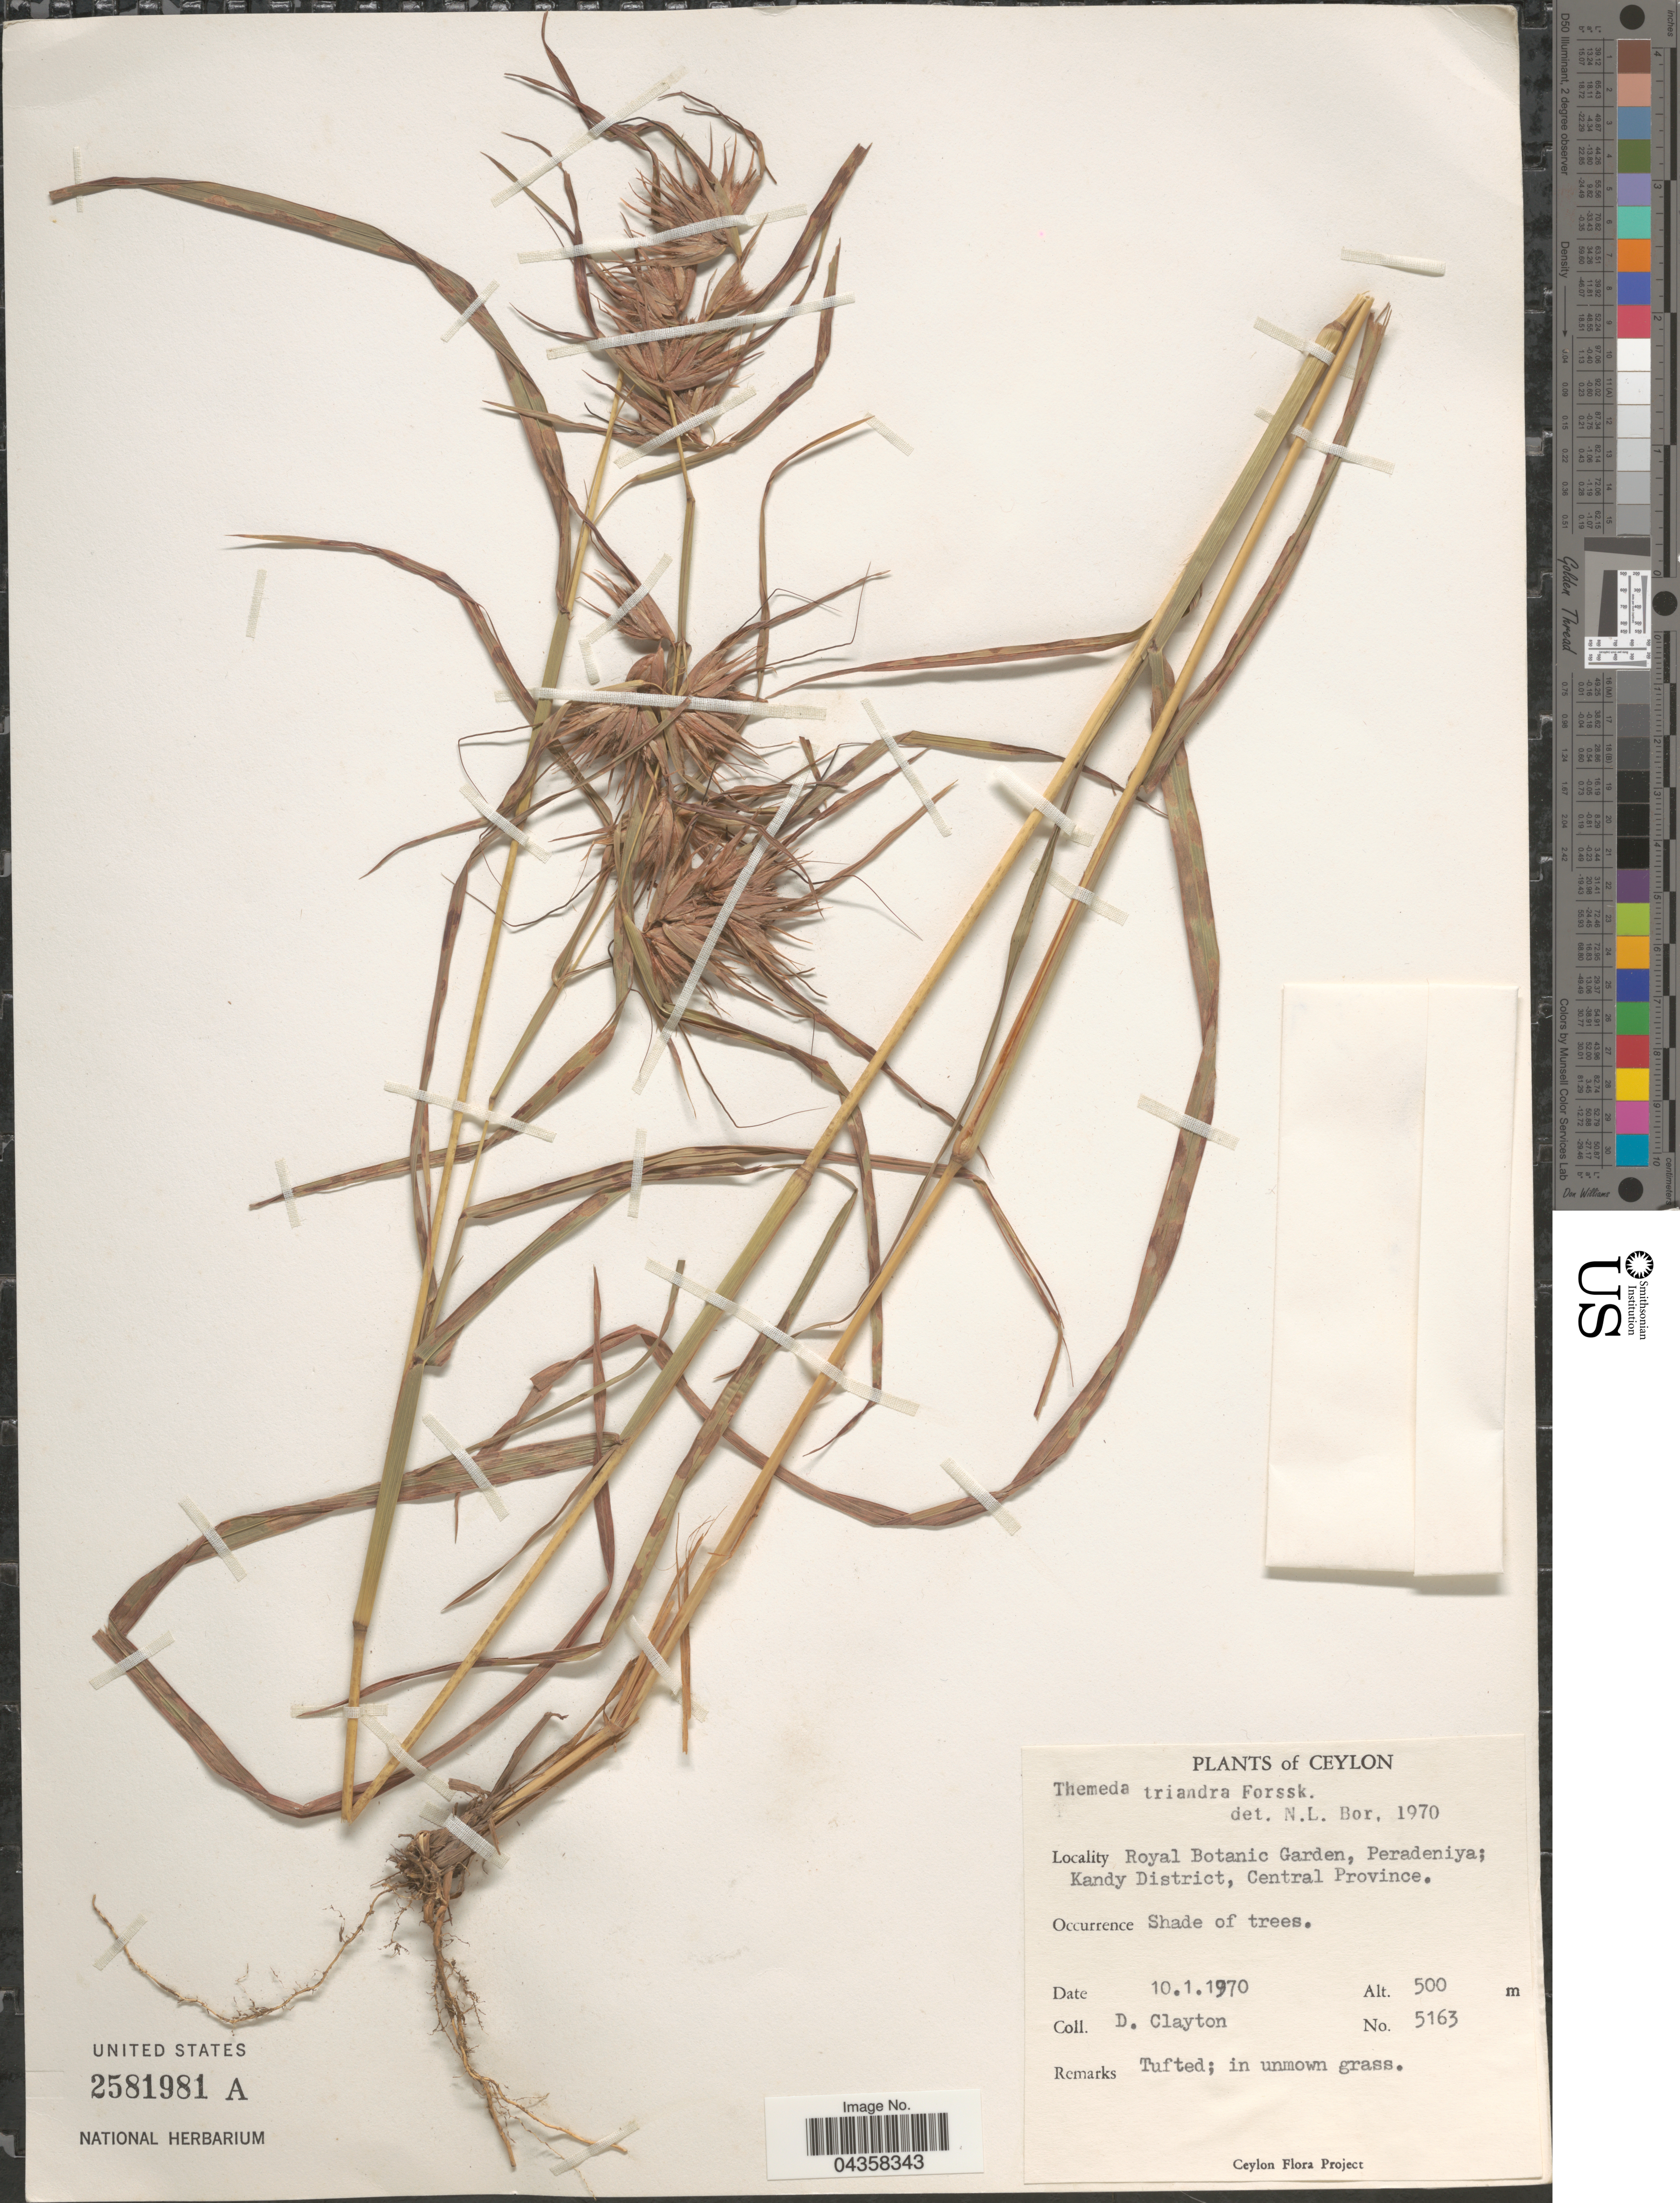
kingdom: Plantae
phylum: Tracheophyta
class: Liliopsida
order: Poales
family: Poaceae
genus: Themeda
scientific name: Themeda triandra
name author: Forssk.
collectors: D. Clayton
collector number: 5163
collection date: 1970-01-10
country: Sri Lanka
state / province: Central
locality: Ceylon. Royal Botanic Garden, Peradeniya; Kandy District, Central Province.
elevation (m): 500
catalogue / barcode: US 2581981A